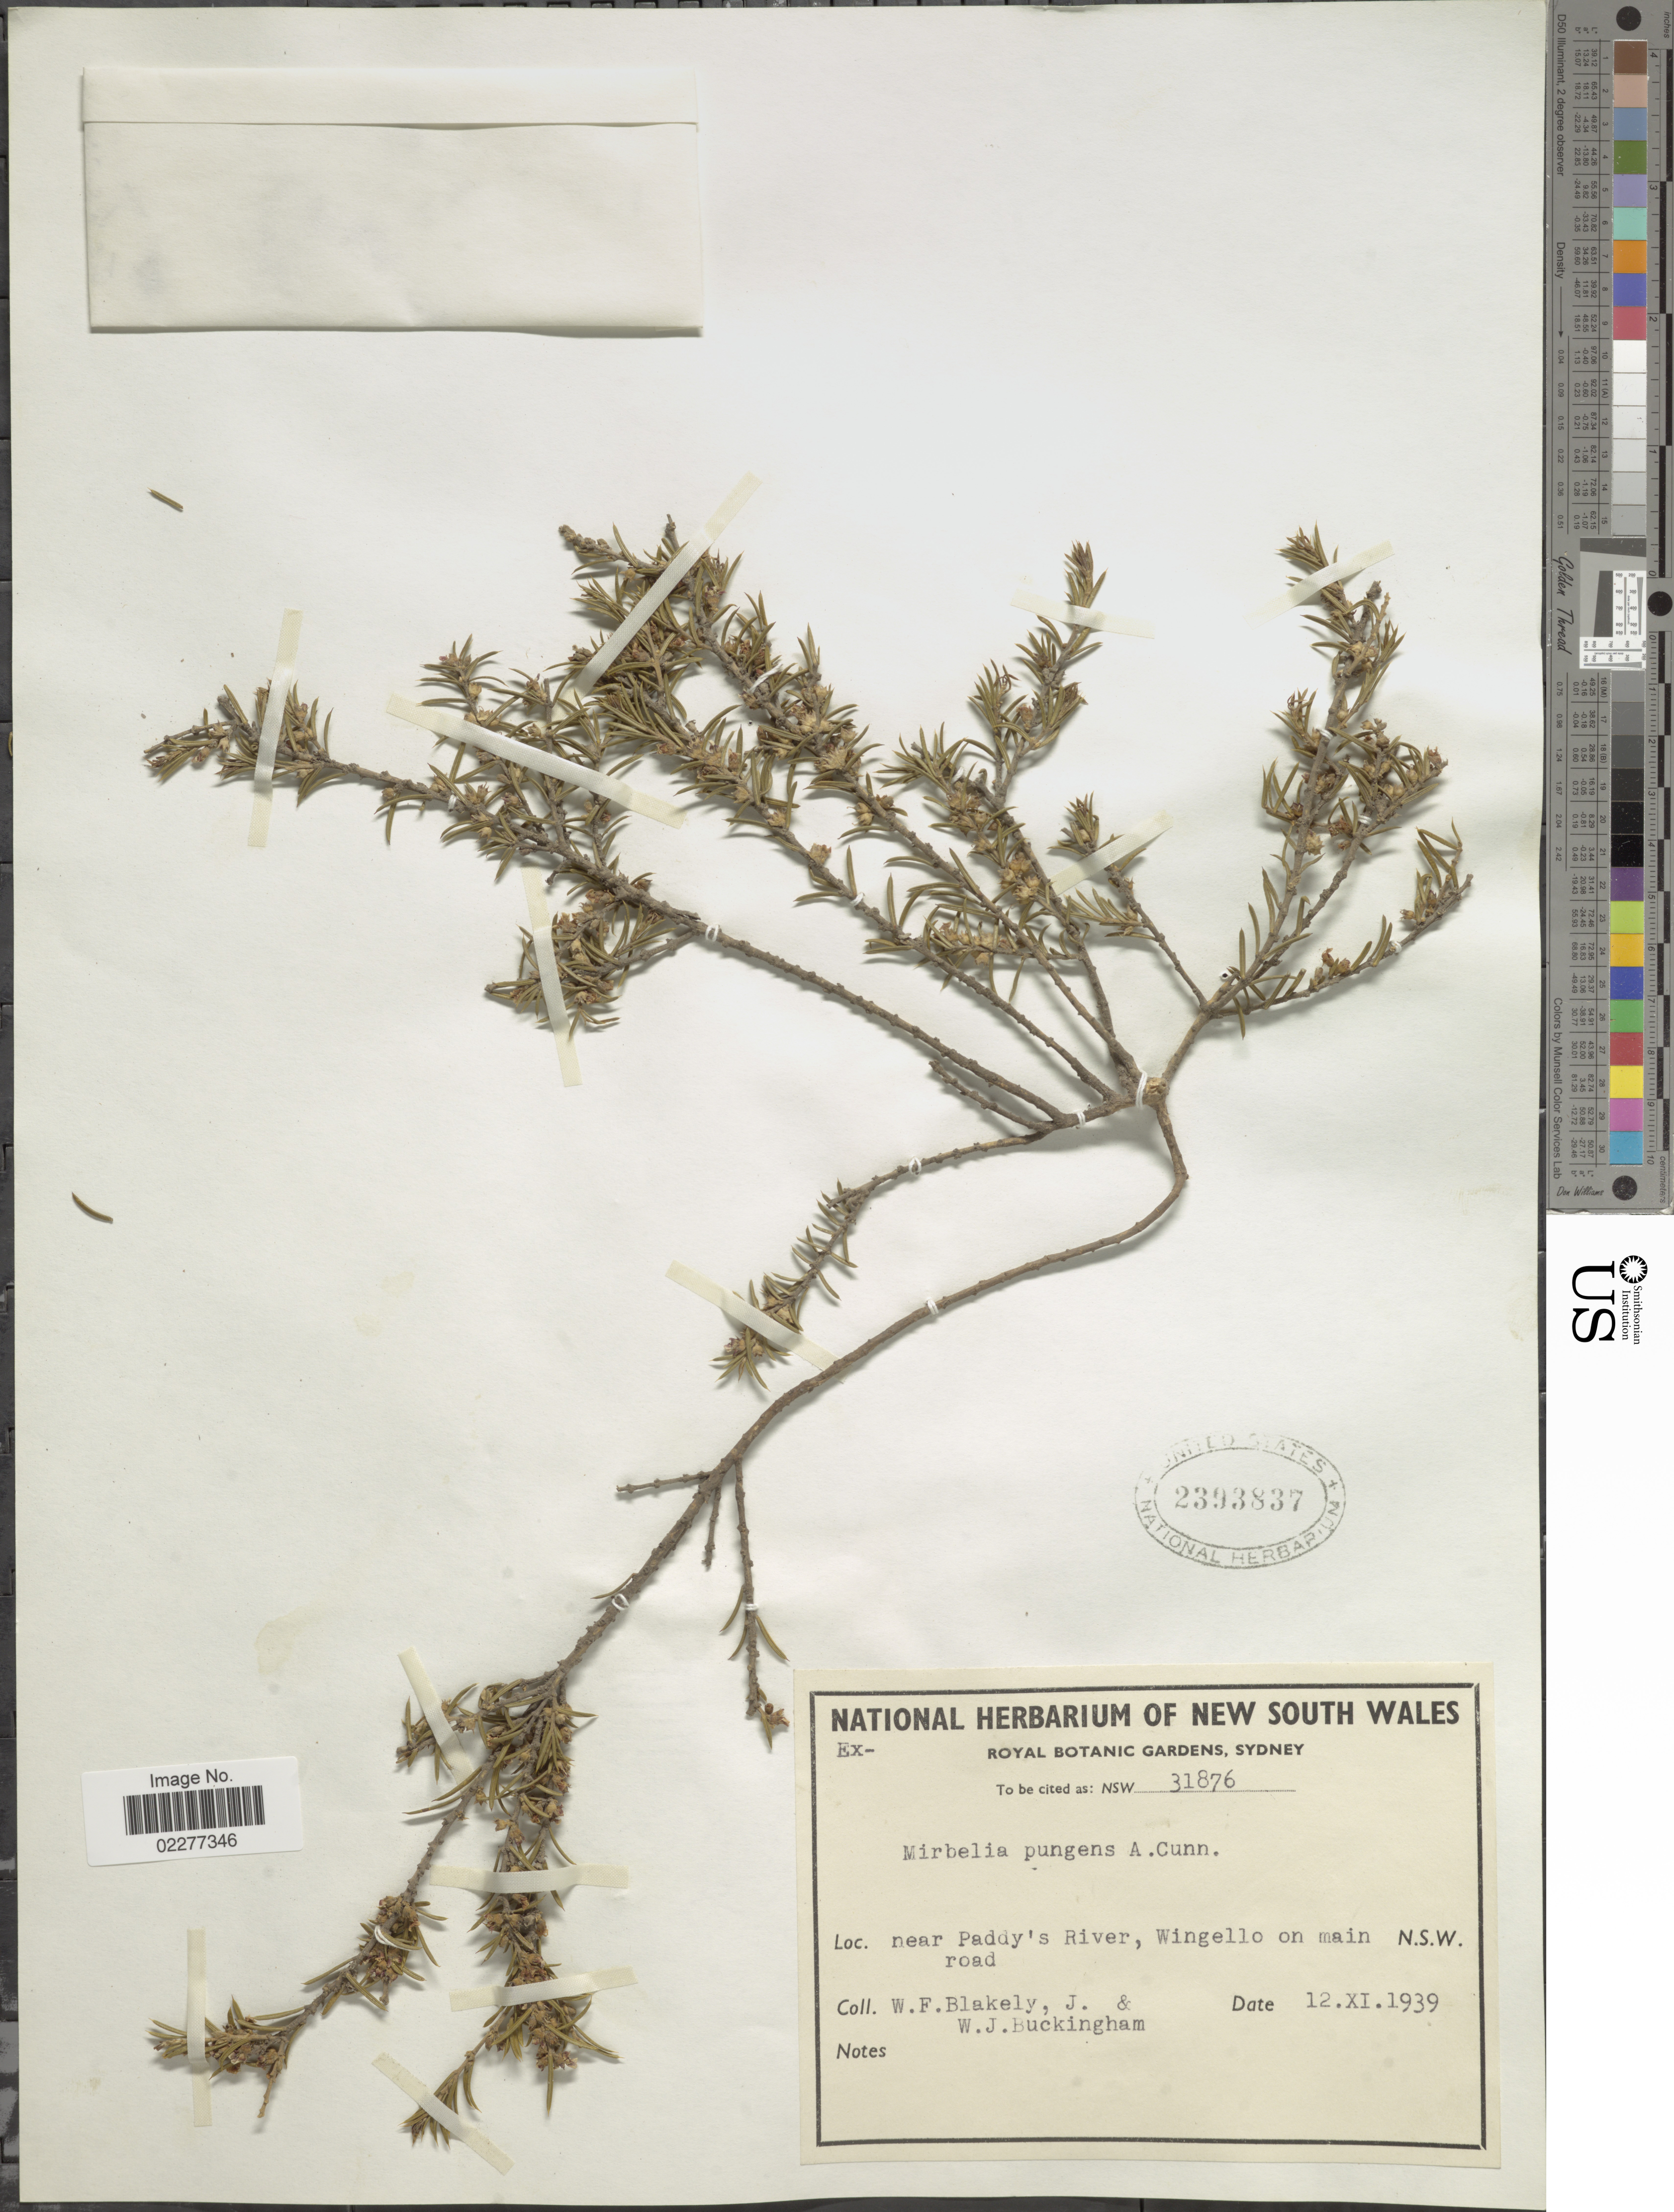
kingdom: Plantae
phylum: Tracheophyta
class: Magnoliopsida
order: Fabales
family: Fabaceae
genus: Mirbelia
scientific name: Mirbelia pungens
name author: A. Cunn. & G. Don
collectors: W. Blakeley, J. Buckingham & W. Buckingham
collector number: NSW 31876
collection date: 1939-11-12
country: Australia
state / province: New South Wales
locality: Near Paddy's River, Wingello on main road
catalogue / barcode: US 2393837